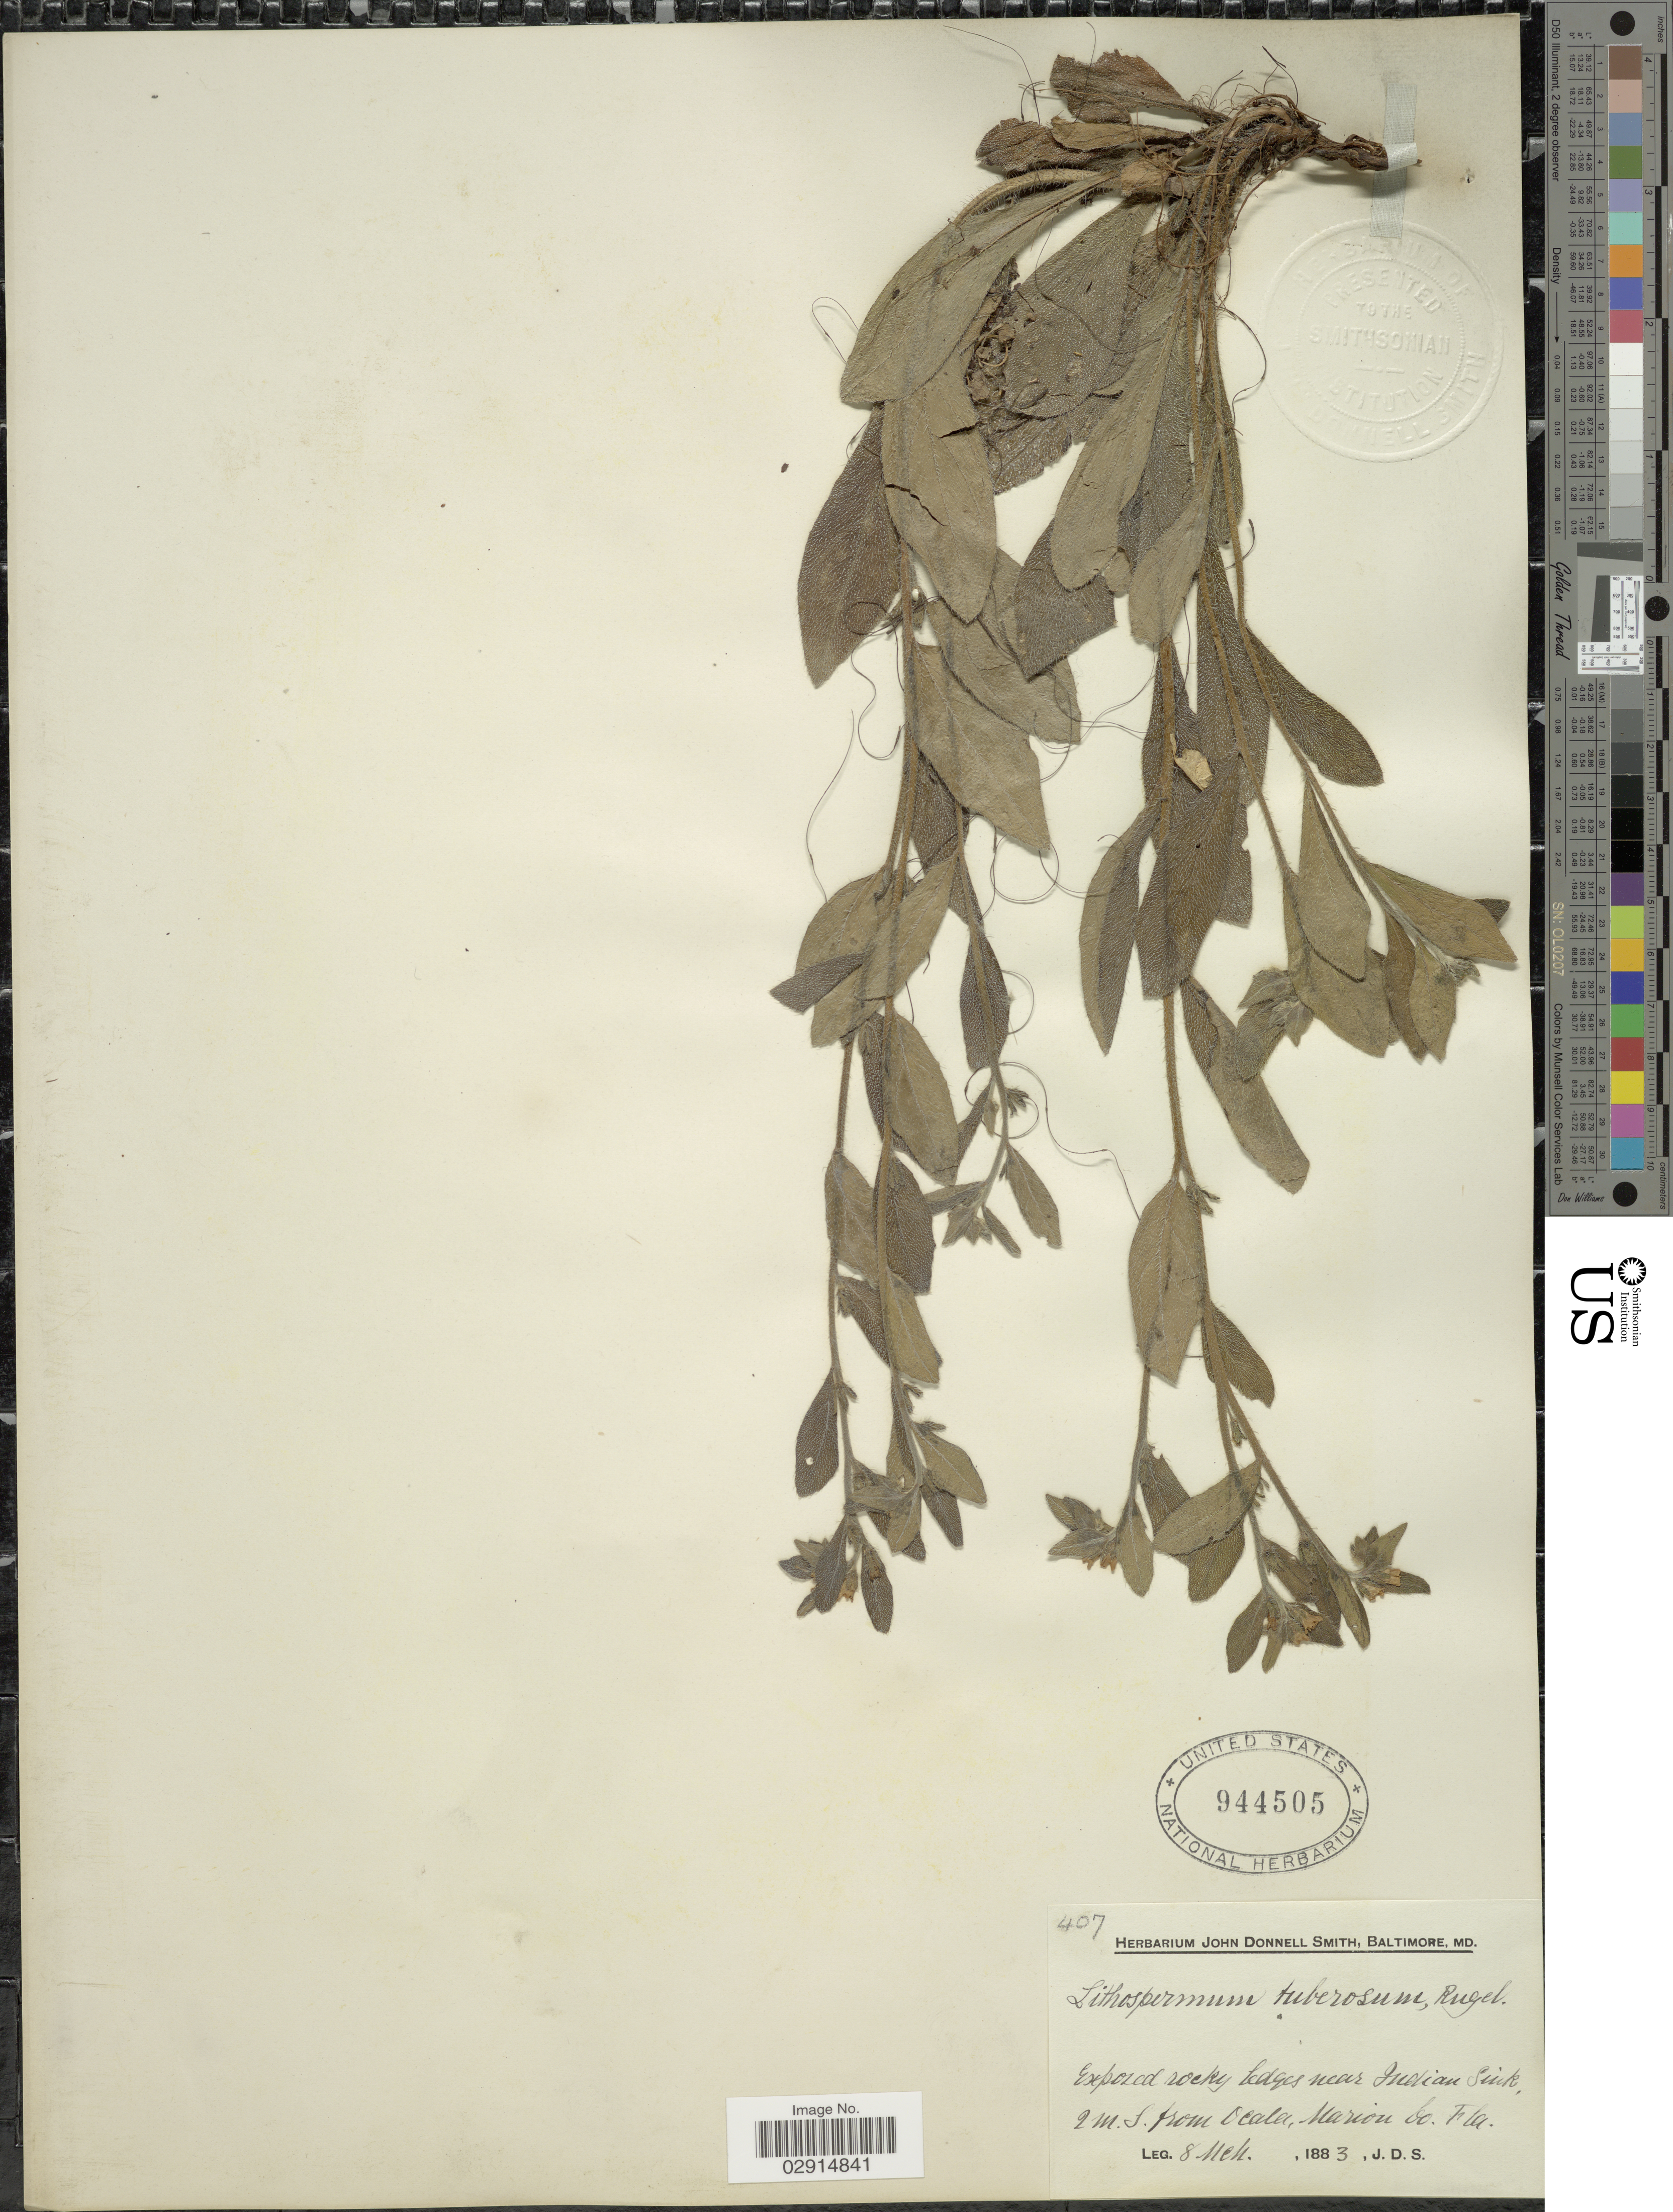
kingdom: Plantae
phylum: Tracheophyta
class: Magnoliopsida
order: Boraginales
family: Boraginaceae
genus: Lithospermum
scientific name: Lithospermum tuberosum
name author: Rugel ex DC.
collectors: J. Donnell Smith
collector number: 407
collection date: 1883-03-08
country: United States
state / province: Florida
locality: Exposed rocky ledges near Indian Sink, 2 m. S. from Ocala, Marion Co.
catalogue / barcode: US 944505